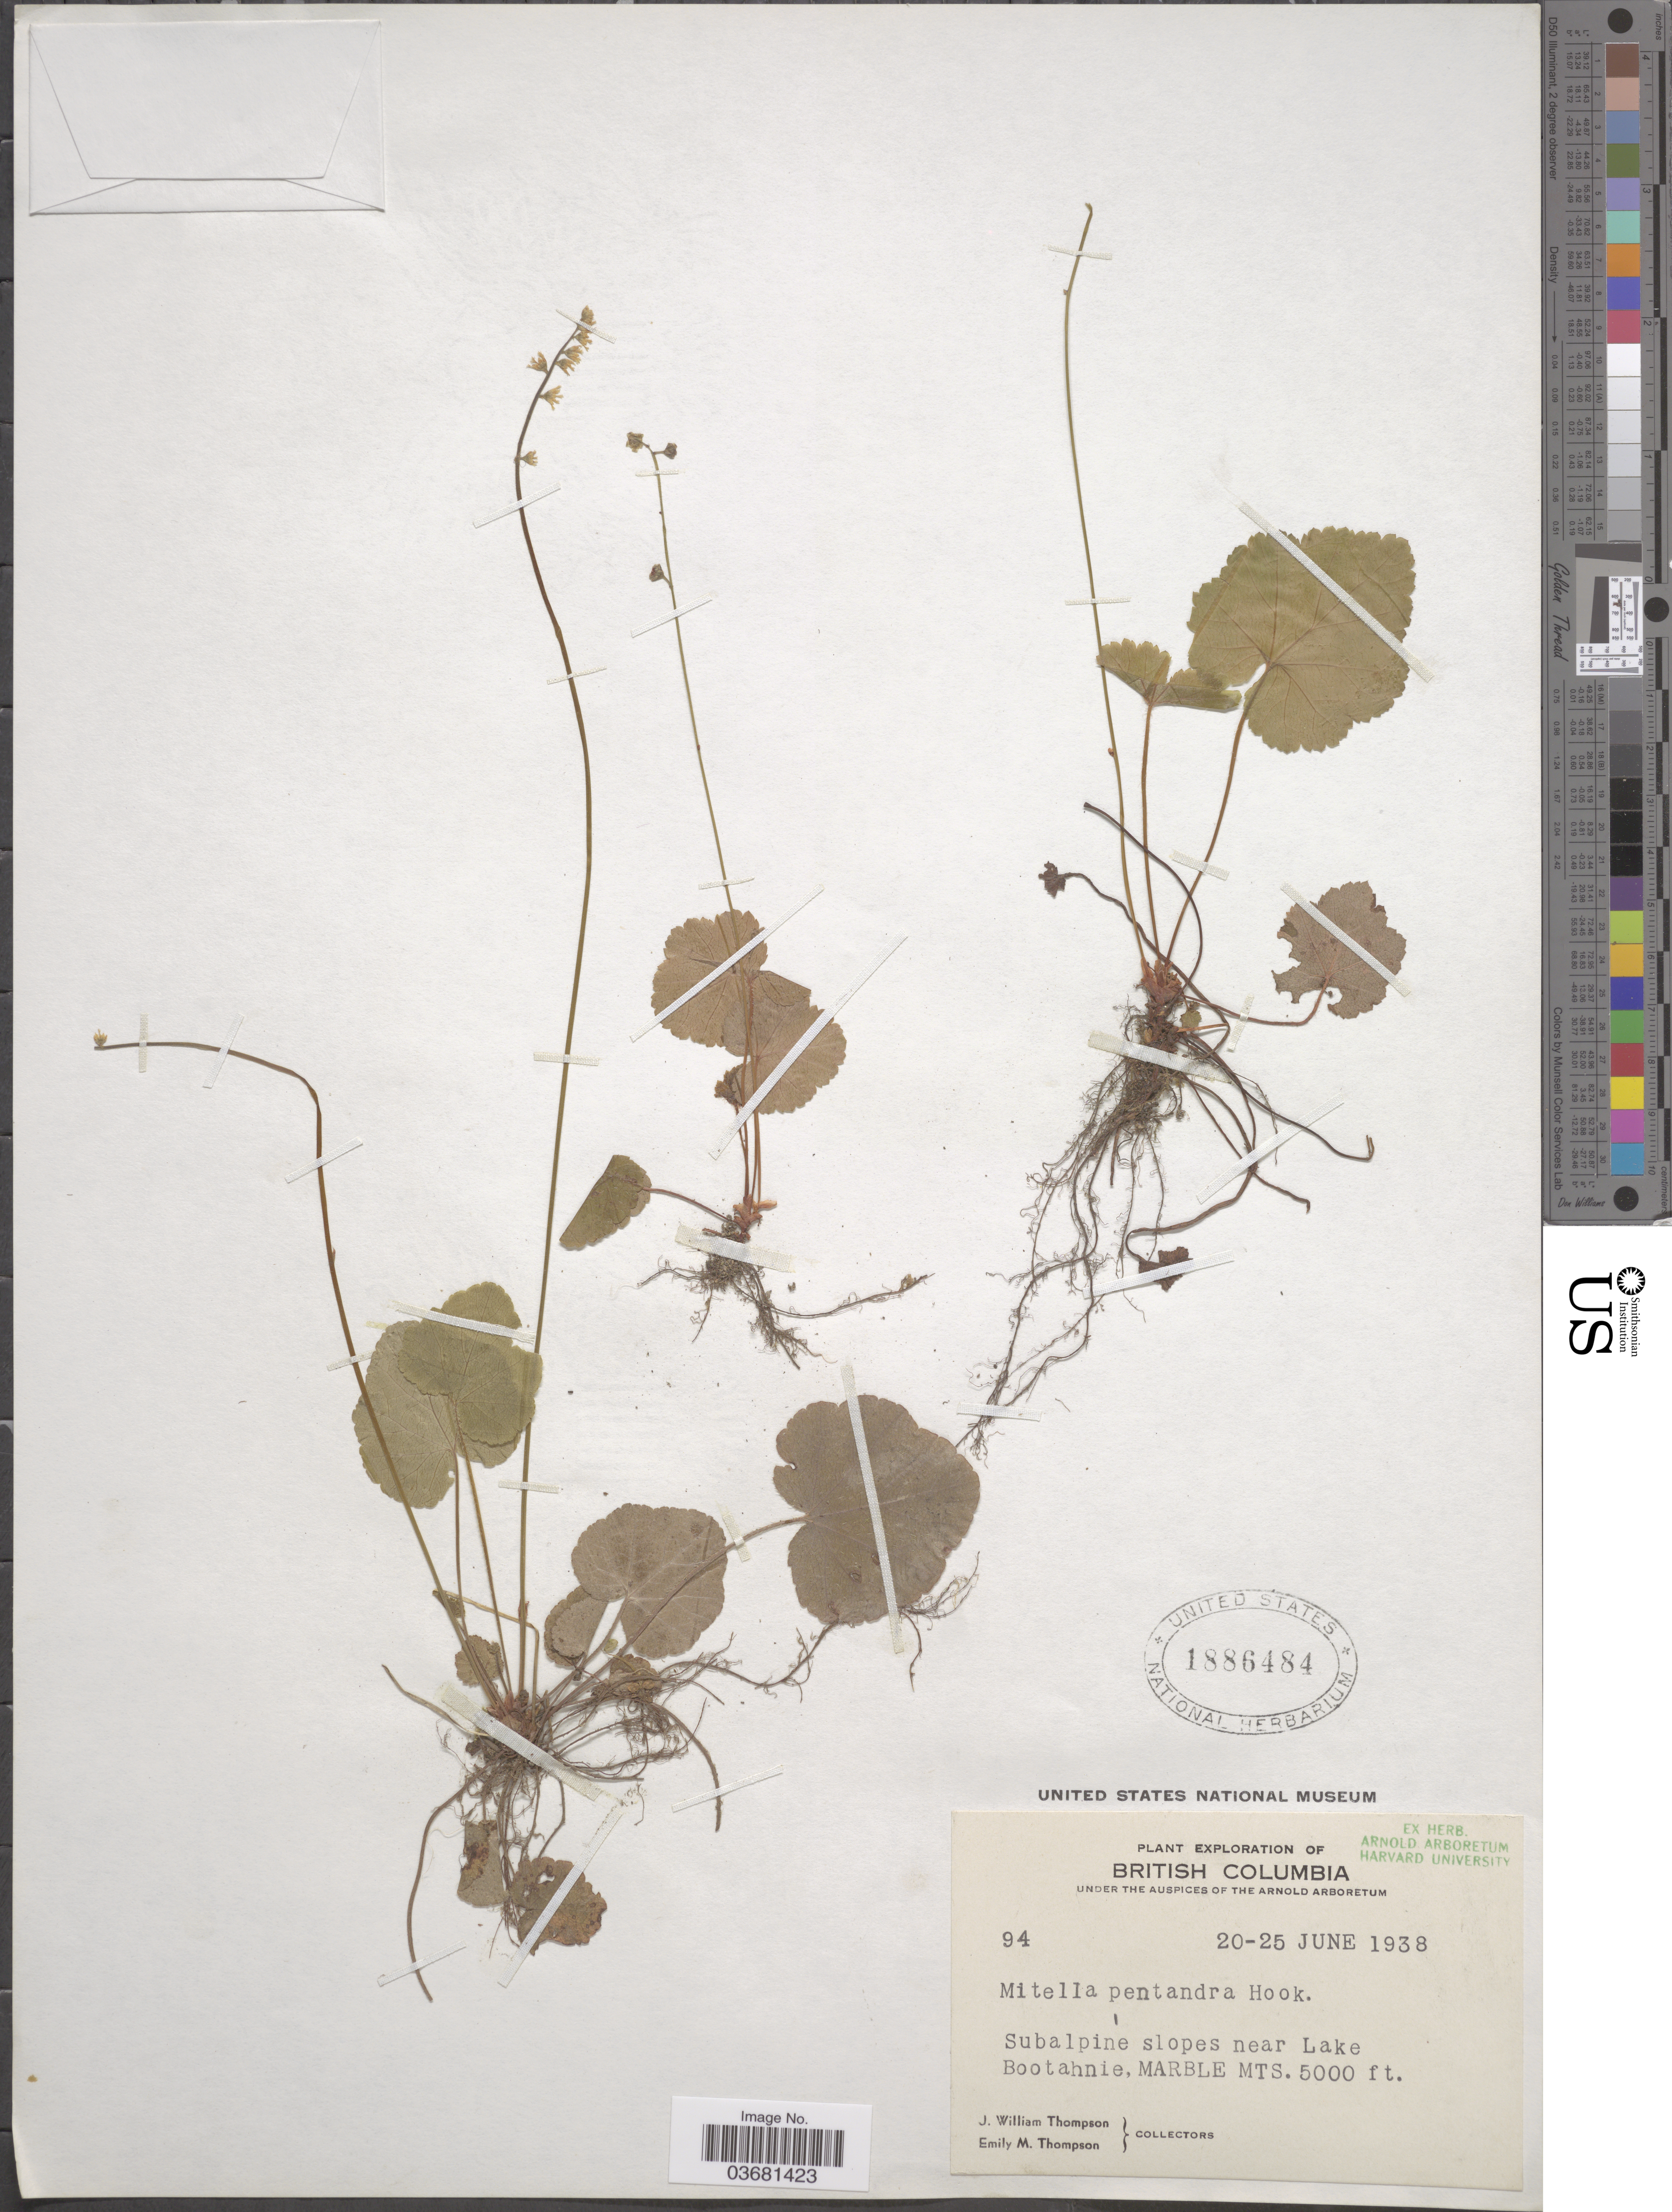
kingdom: Plantae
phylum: Tracheophyta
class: Magnoliopsida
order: Saxifragales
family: Saxifragaceae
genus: Mitella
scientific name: Mitella pentandra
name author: Hook.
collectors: J. W. Thompson & E. M. Thompson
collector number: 94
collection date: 1938-06-20/1938-06-25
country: Canada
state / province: British Columbia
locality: Exploration of British Columbia. Subalpine slopes near Lake Bootahnie, Marble Mts.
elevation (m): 1524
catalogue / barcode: US 1886484